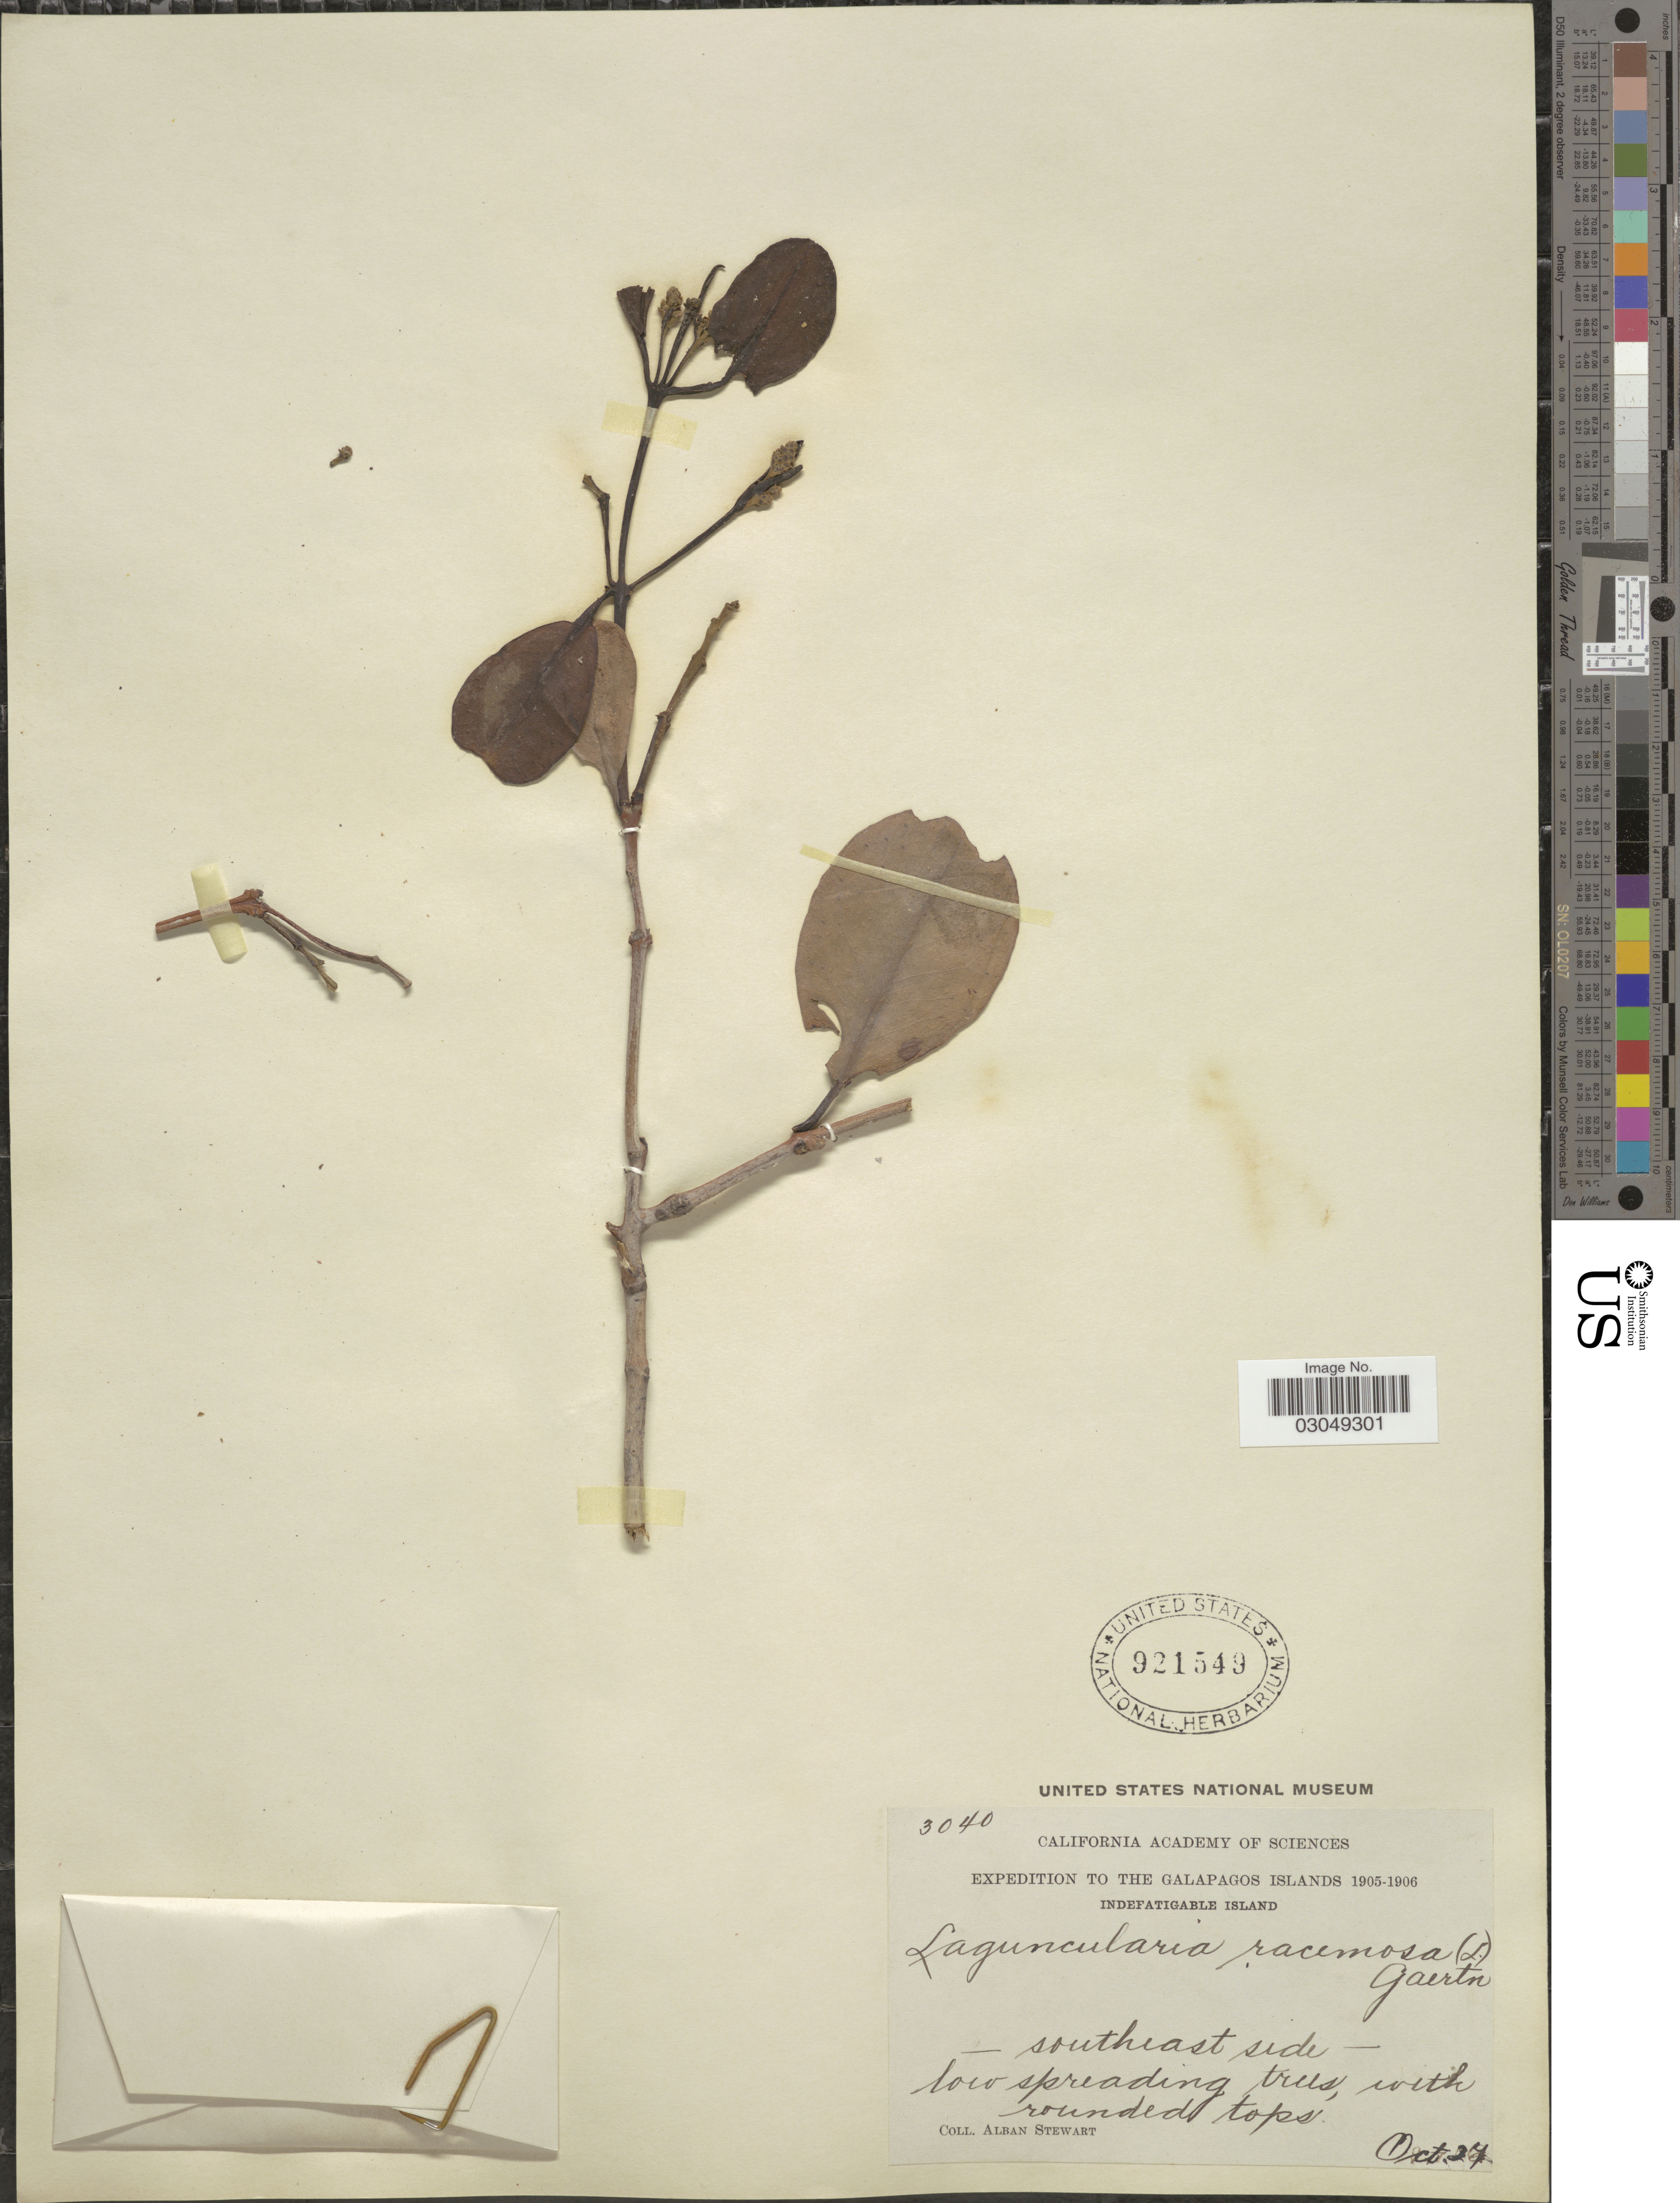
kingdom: Plantae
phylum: Tracheophyta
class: Magnoliopsida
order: Myrtales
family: Combretaceae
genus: Laguncularia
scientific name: Laguncularia racemosa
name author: (L.) C.F. Gaertn.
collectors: A. Stewart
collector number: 3040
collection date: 1905-10-27/1906-10-27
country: Ecuador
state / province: Colón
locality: The Galapagos Islands. Indefatigable Island. -southeast side-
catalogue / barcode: US 921549